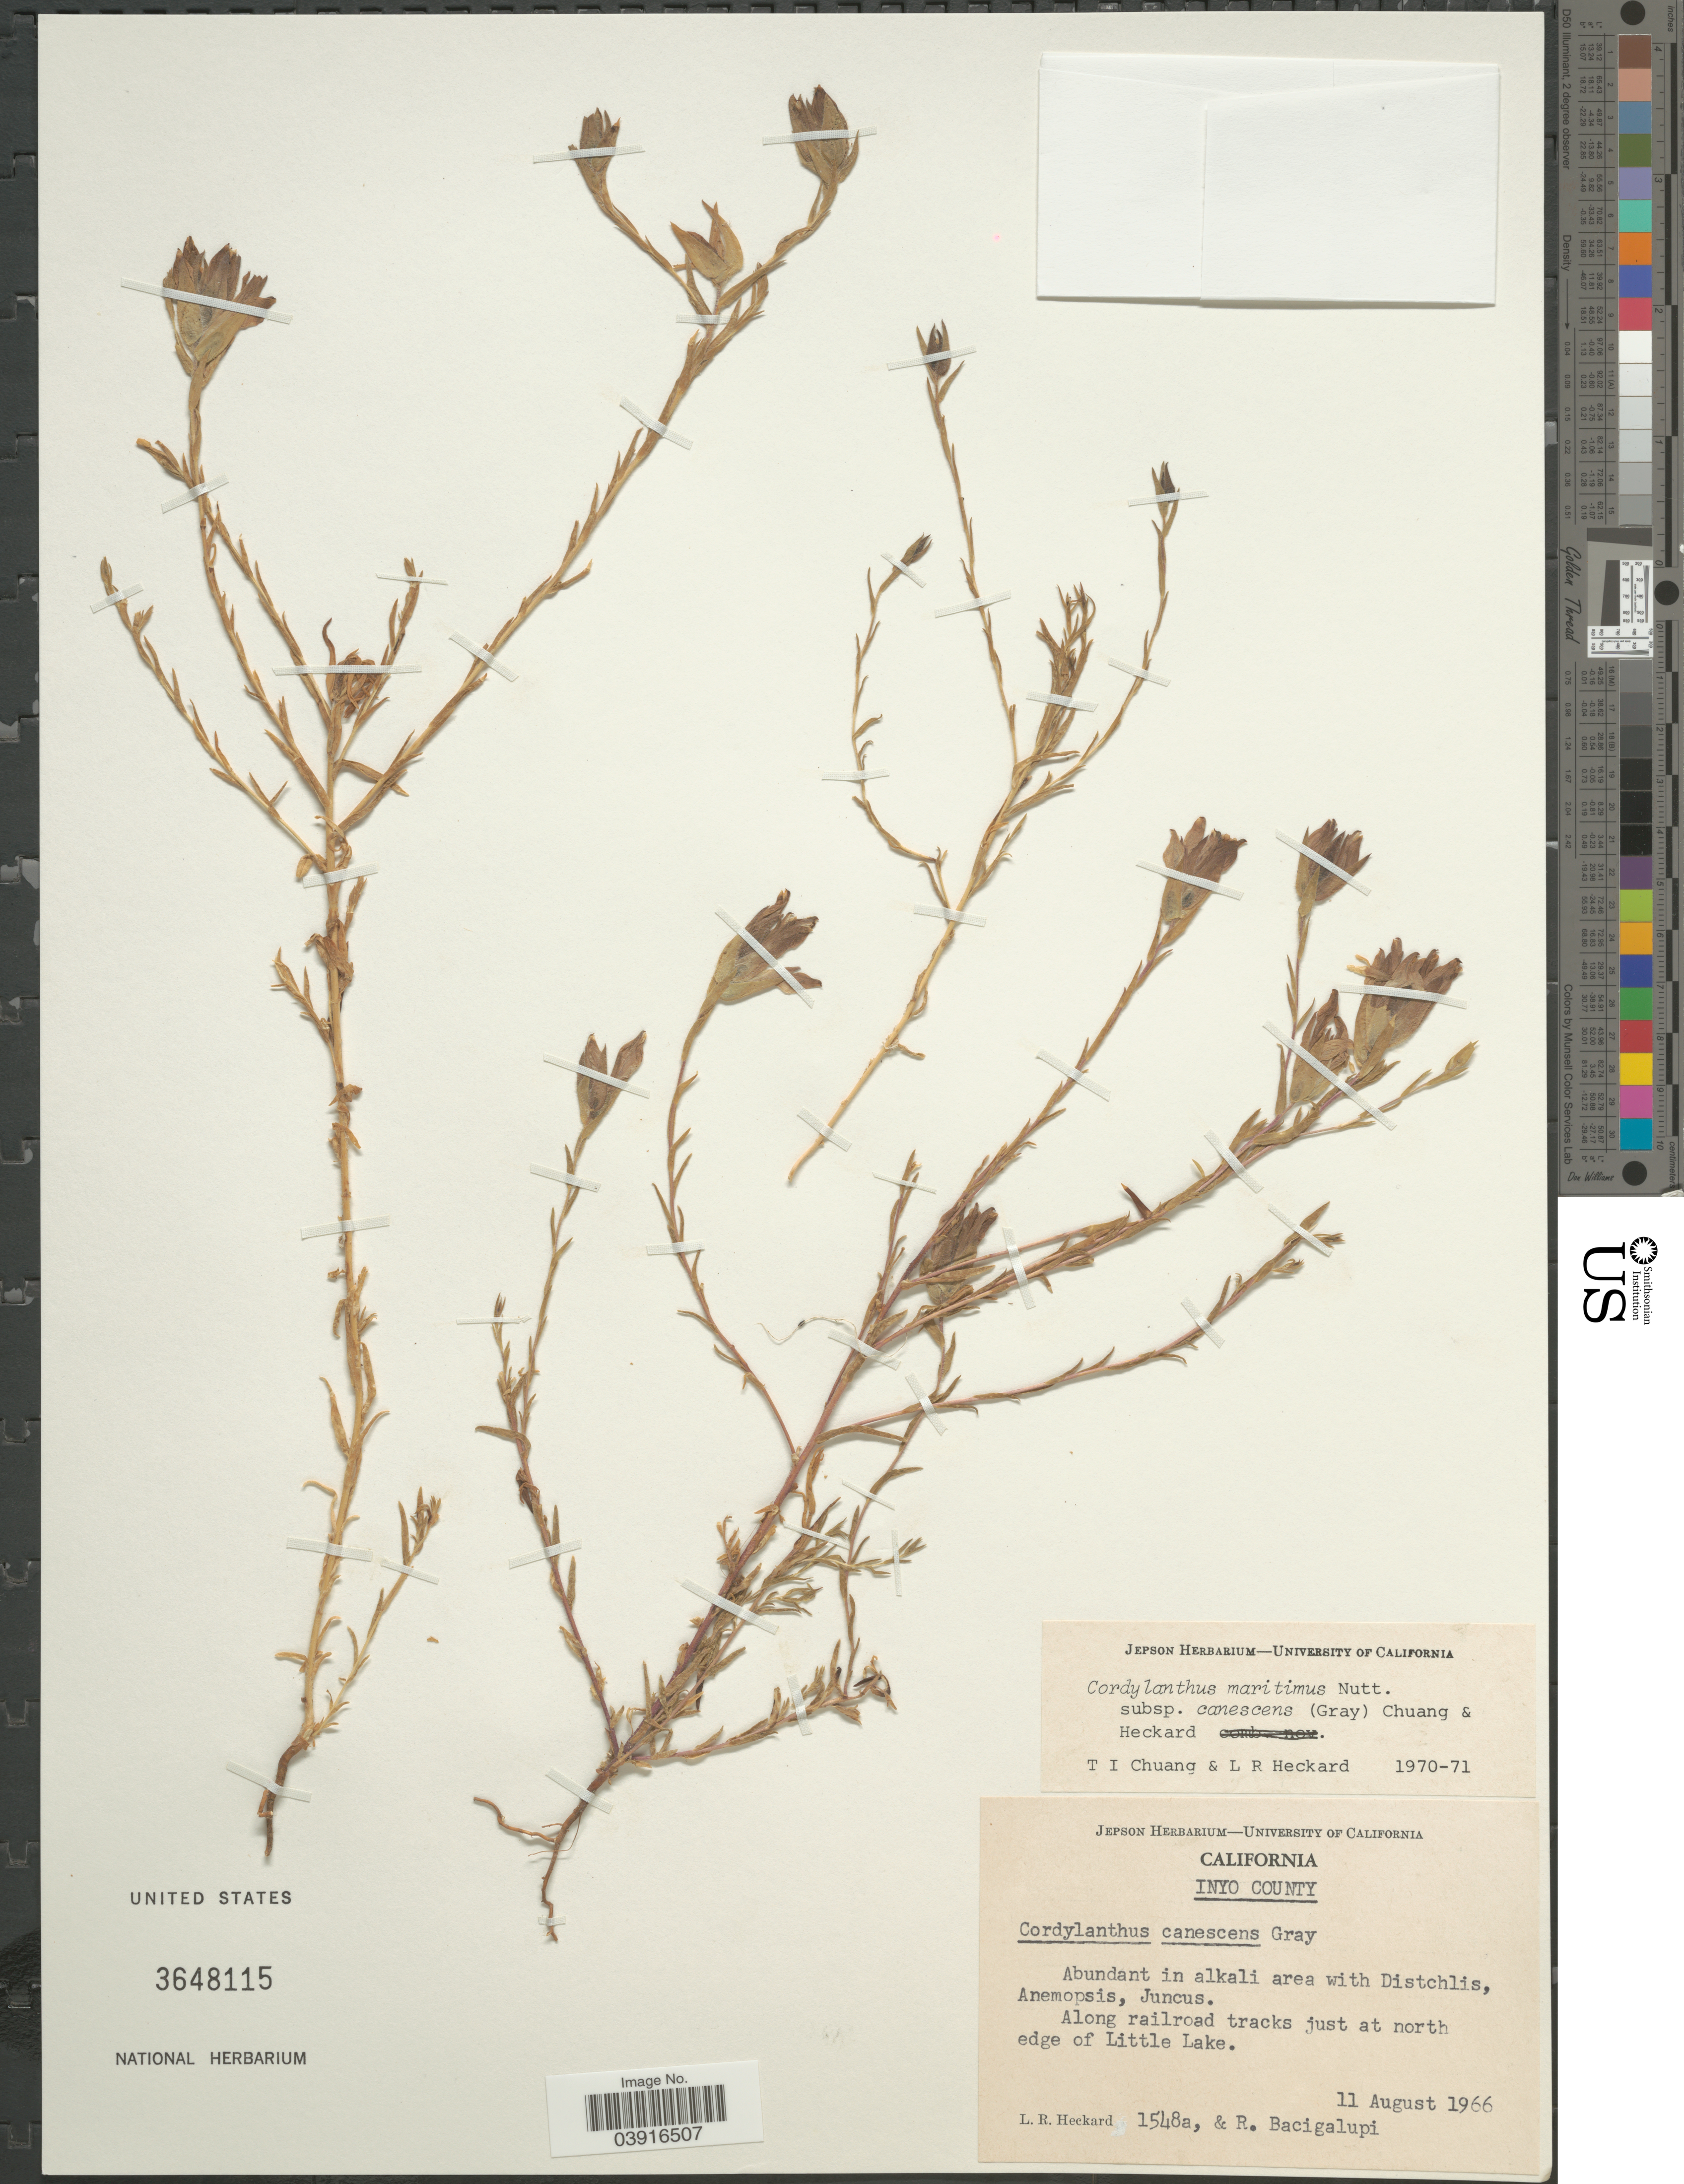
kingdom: Plantae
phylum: Tracheophyta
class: Magnoliopsida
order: Lamiales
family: Orobanchaceae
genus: Cordylanthus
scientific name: Cordylanthus nevinii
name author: A. Gray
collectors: L. R. Heckard & R. Bacigalupi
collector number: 1548a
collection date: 1966-08-11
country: United States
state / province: California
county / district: Inyo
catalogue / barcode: US 3648115